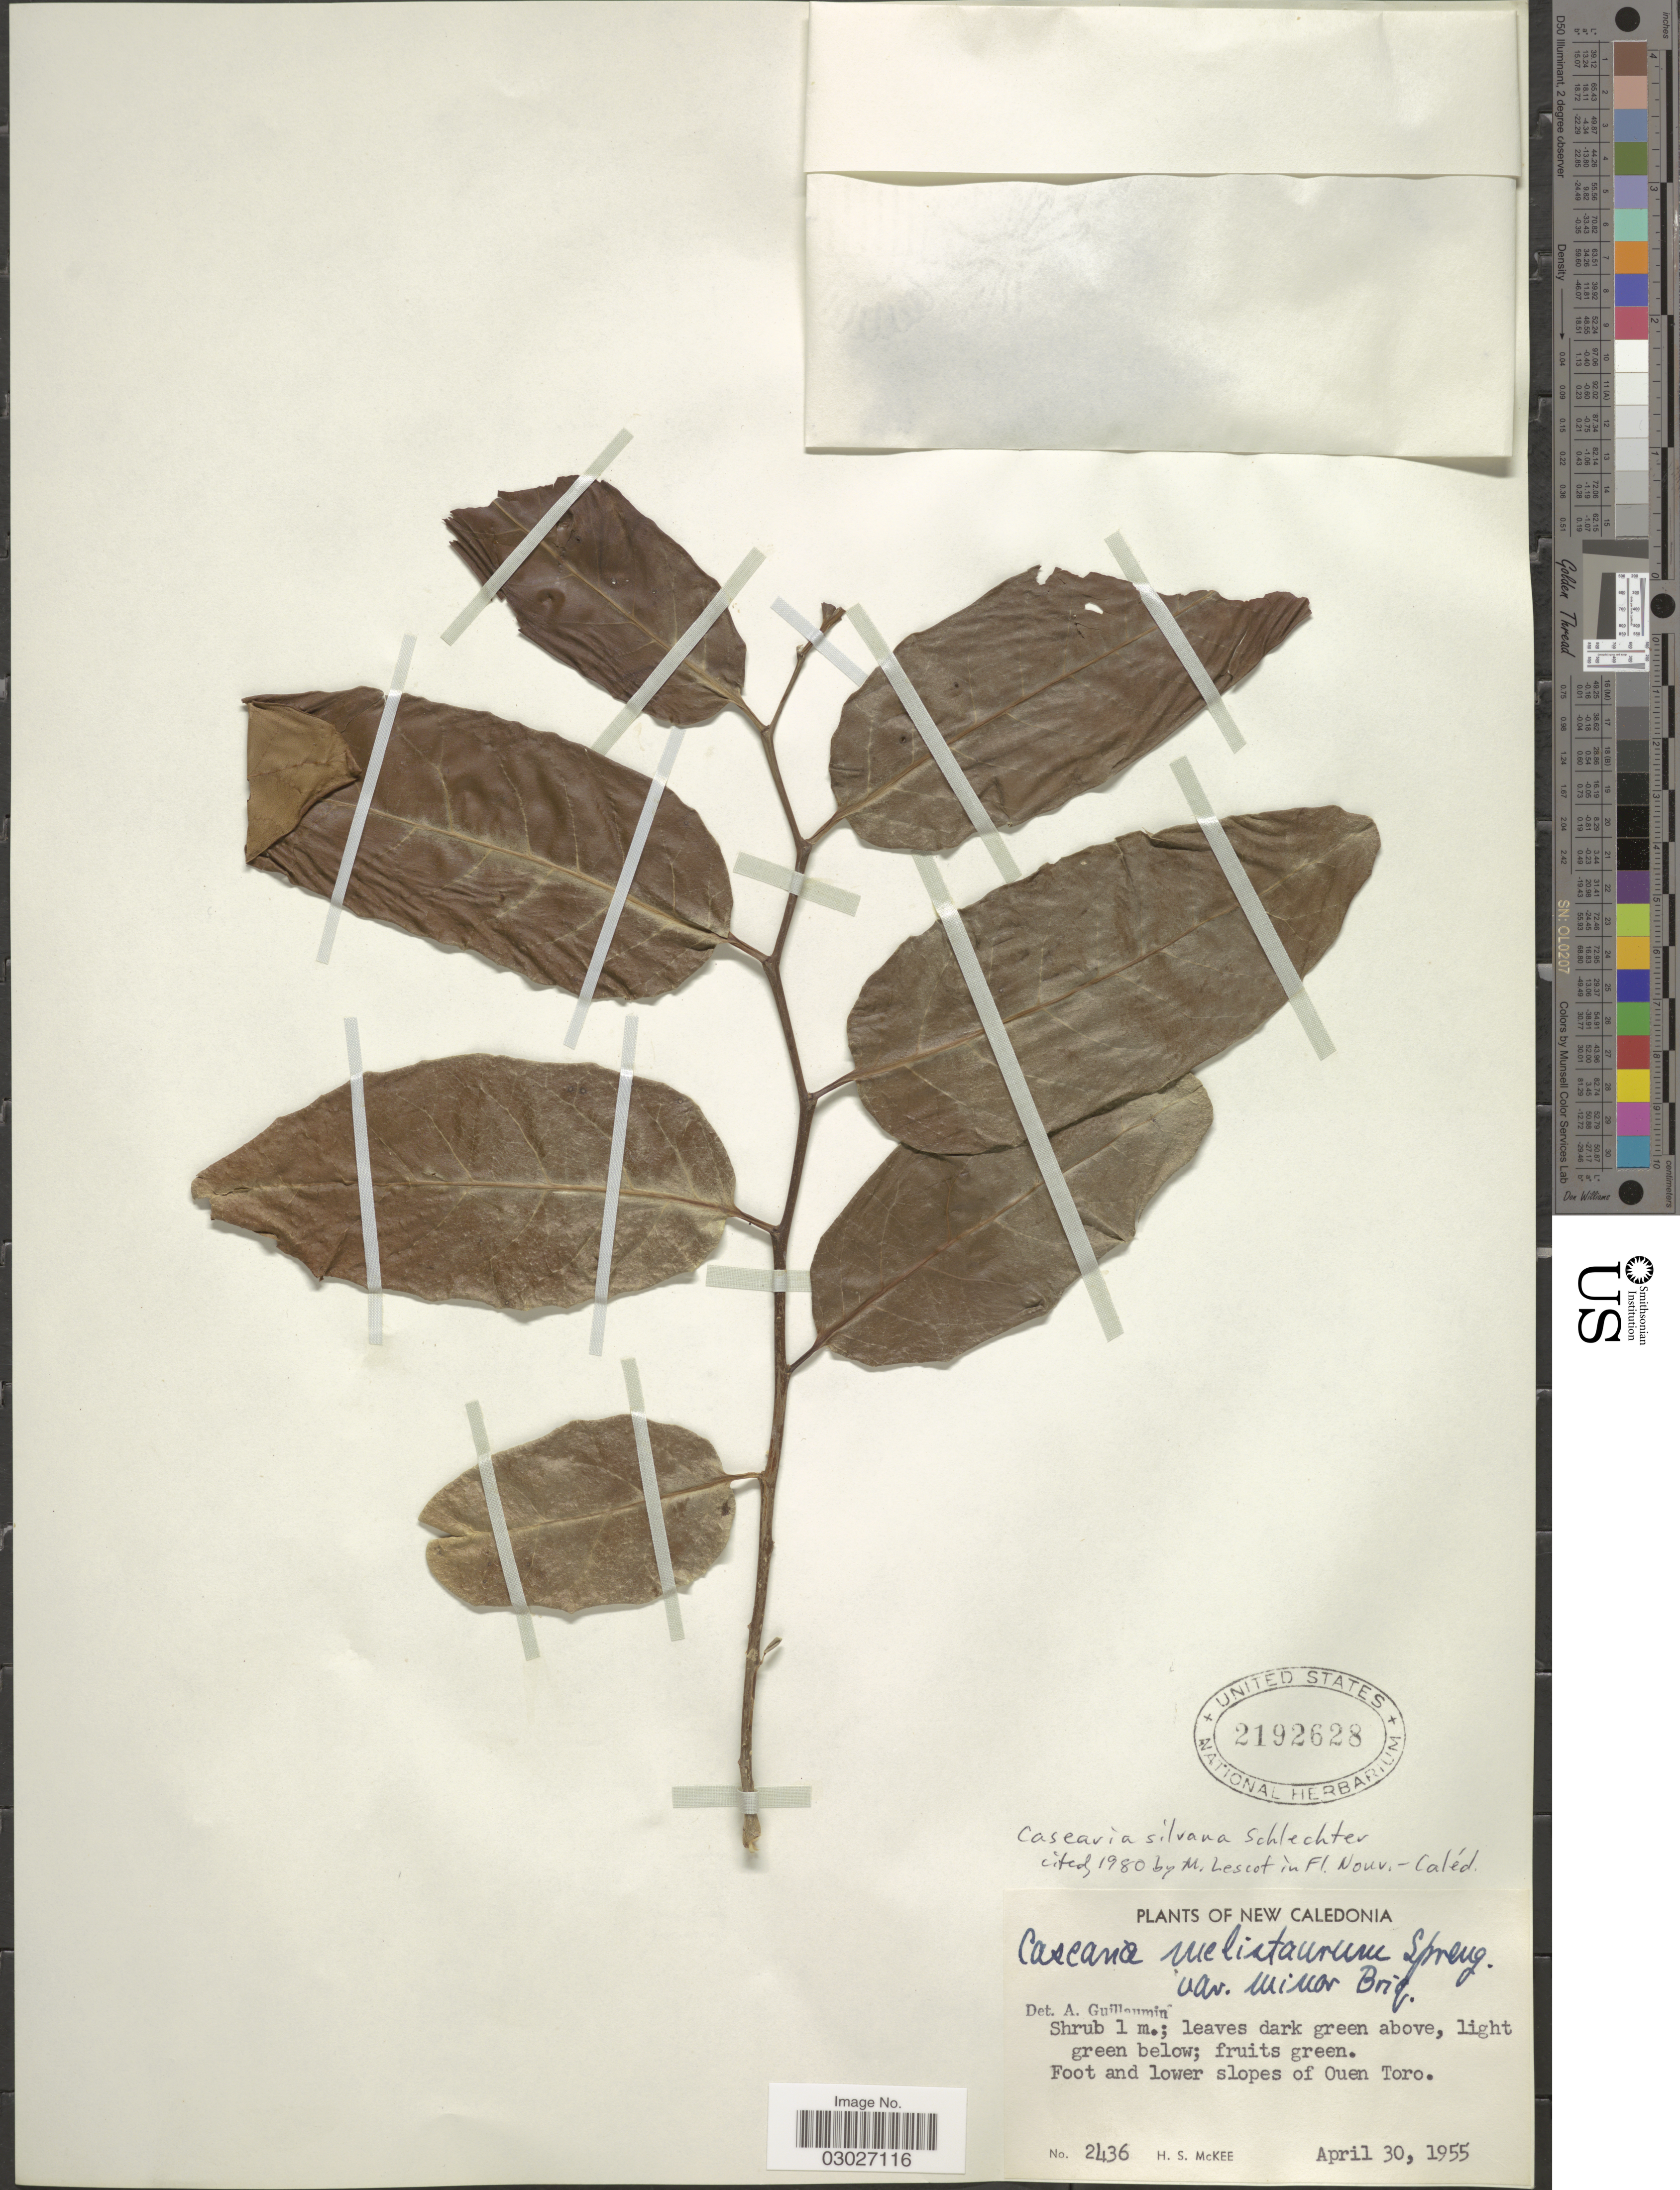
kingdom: Plantae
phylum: Tracheophyta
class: Magnoliopsida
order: Malpighiales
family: Salicaceae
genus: Casearia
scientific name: Casearia silvana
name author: Schltr.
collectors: H. S. McKee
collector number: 2436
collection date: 1955-04-30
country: New Caledonia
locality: Foot and lower slopes of Ouen Toro.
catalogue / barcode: US 2192628